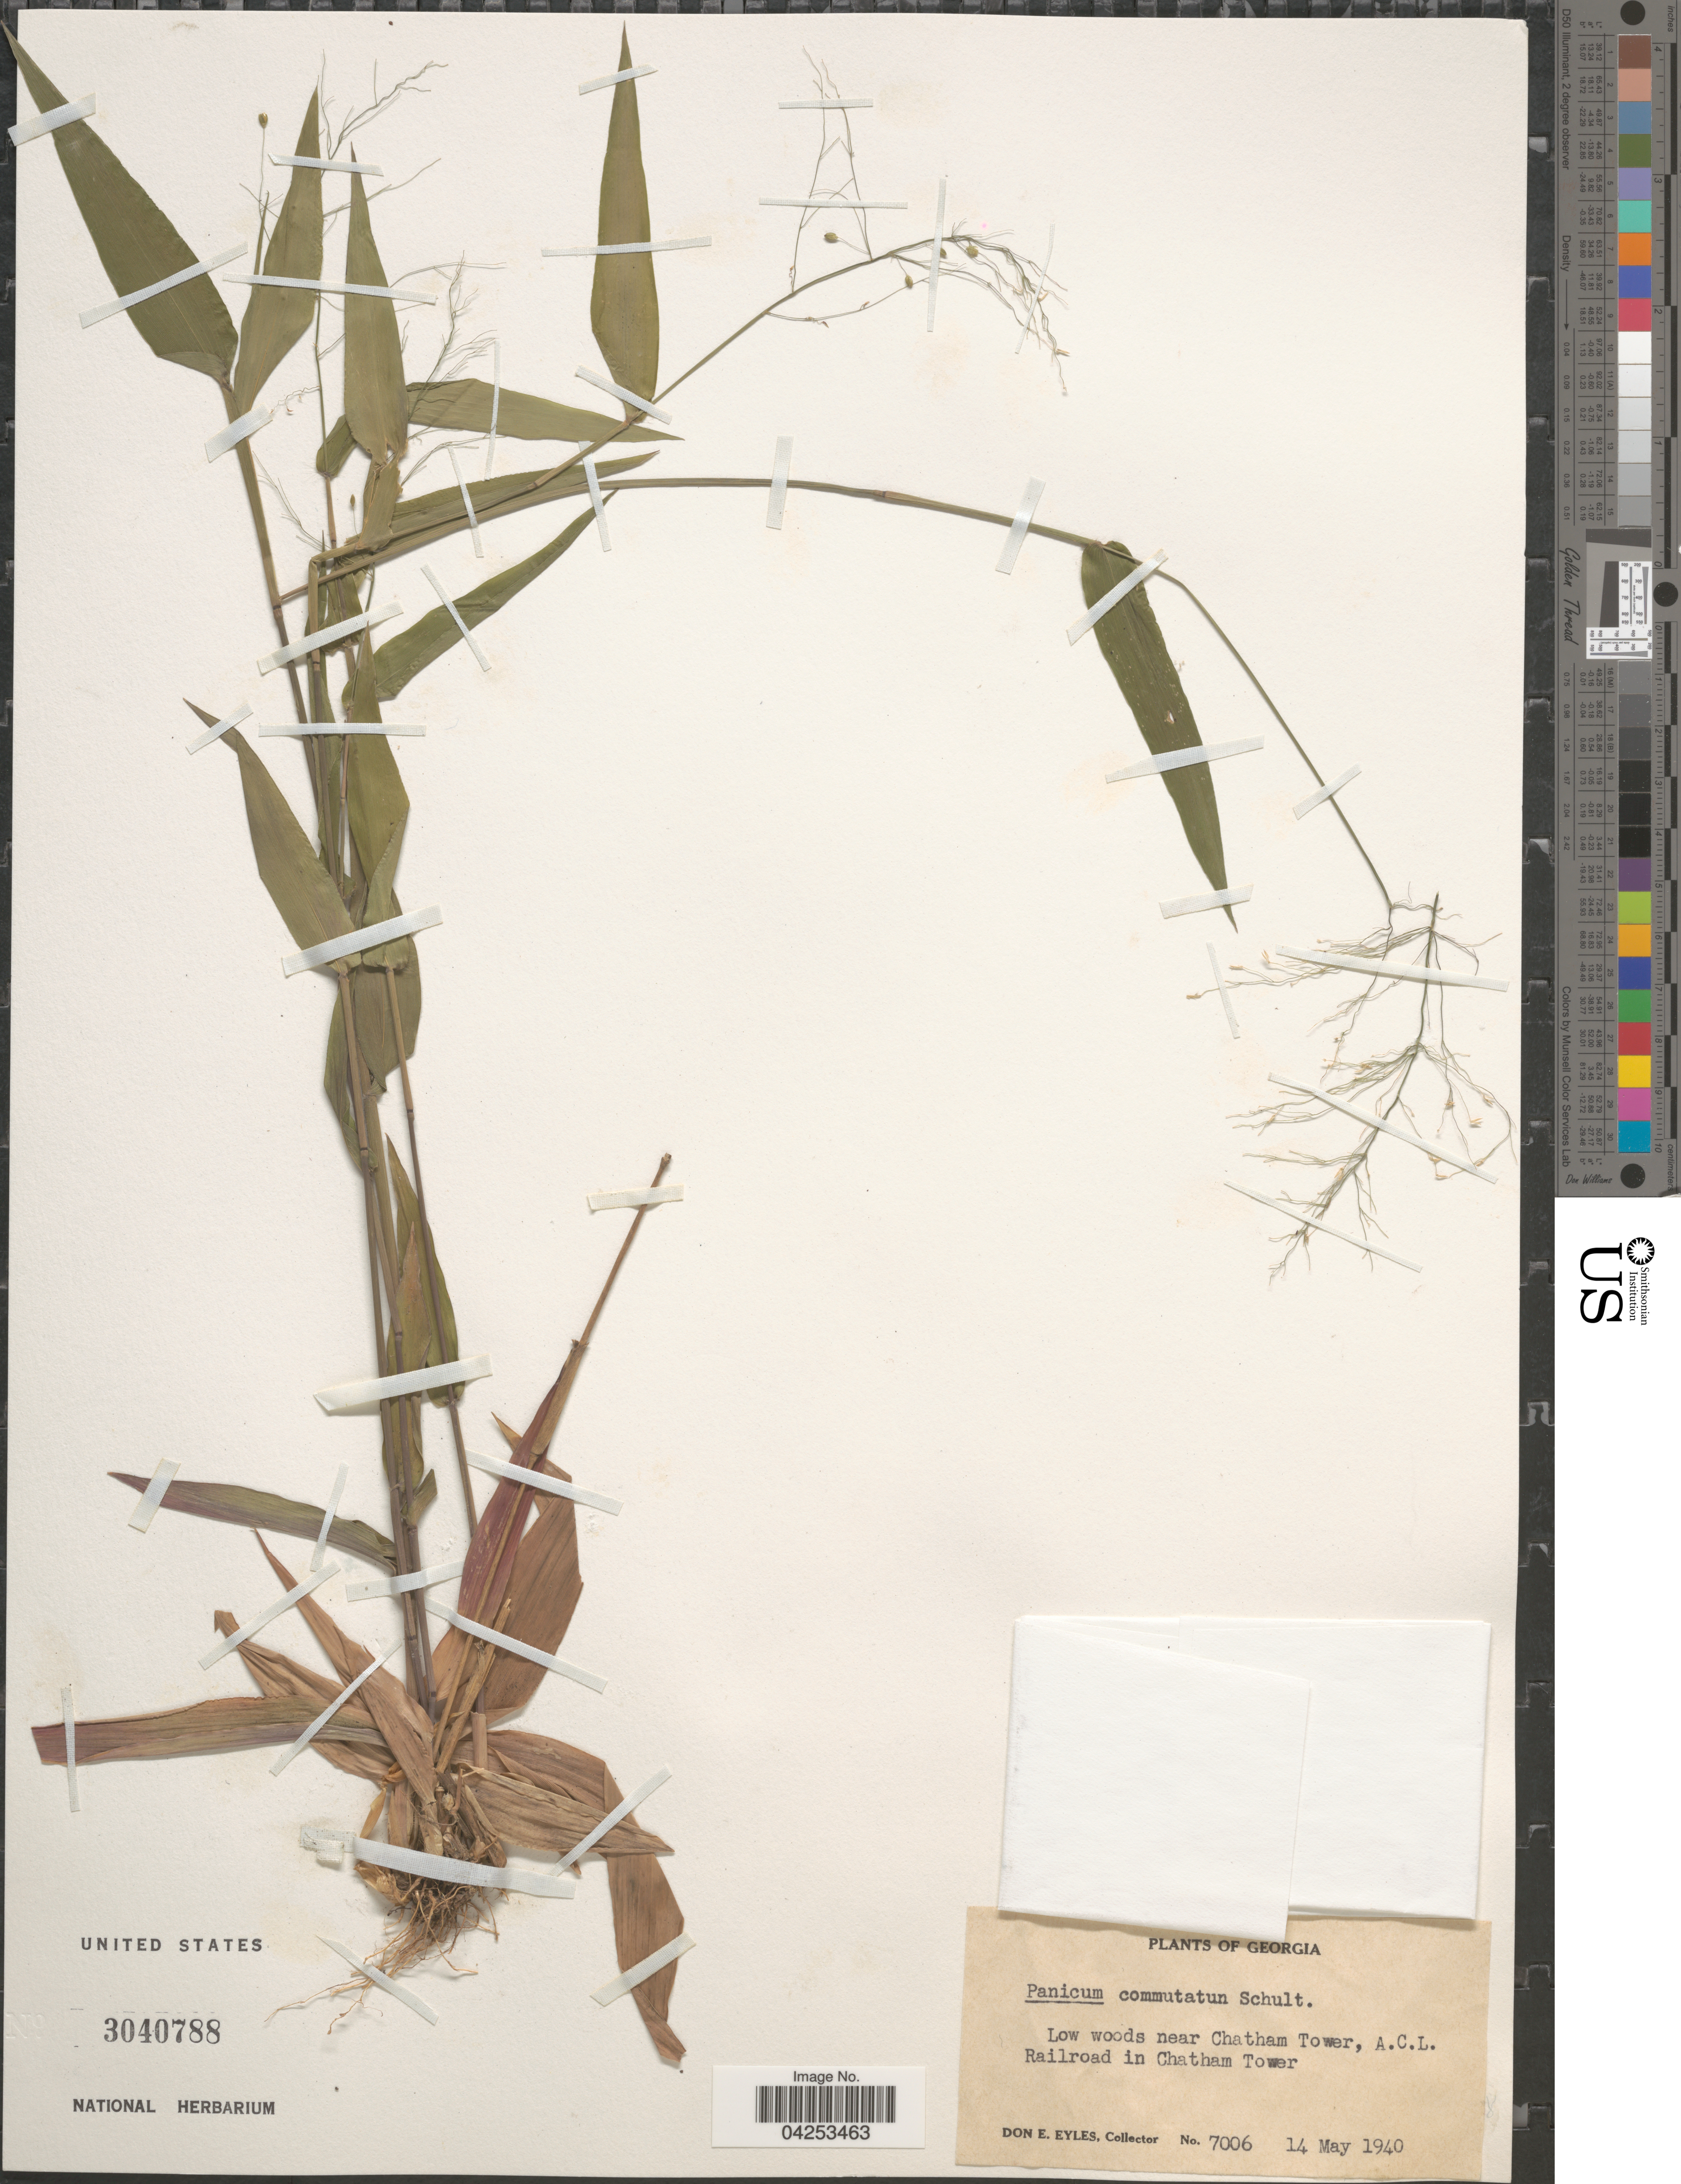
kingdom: Plantae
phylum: Tracheophyta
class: Liliopsida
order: Poales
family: Poaceae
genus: Dichanthelium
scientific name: Dichanthelium commutatum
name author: (Schult.) Gould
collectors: D. Eyles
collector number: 7006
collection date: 1940-05-14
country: United States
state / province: Georgia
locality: Low woods near Chatham Tower, A.C.L. Railroad in Chatham Tower.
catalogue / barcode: US 3040788